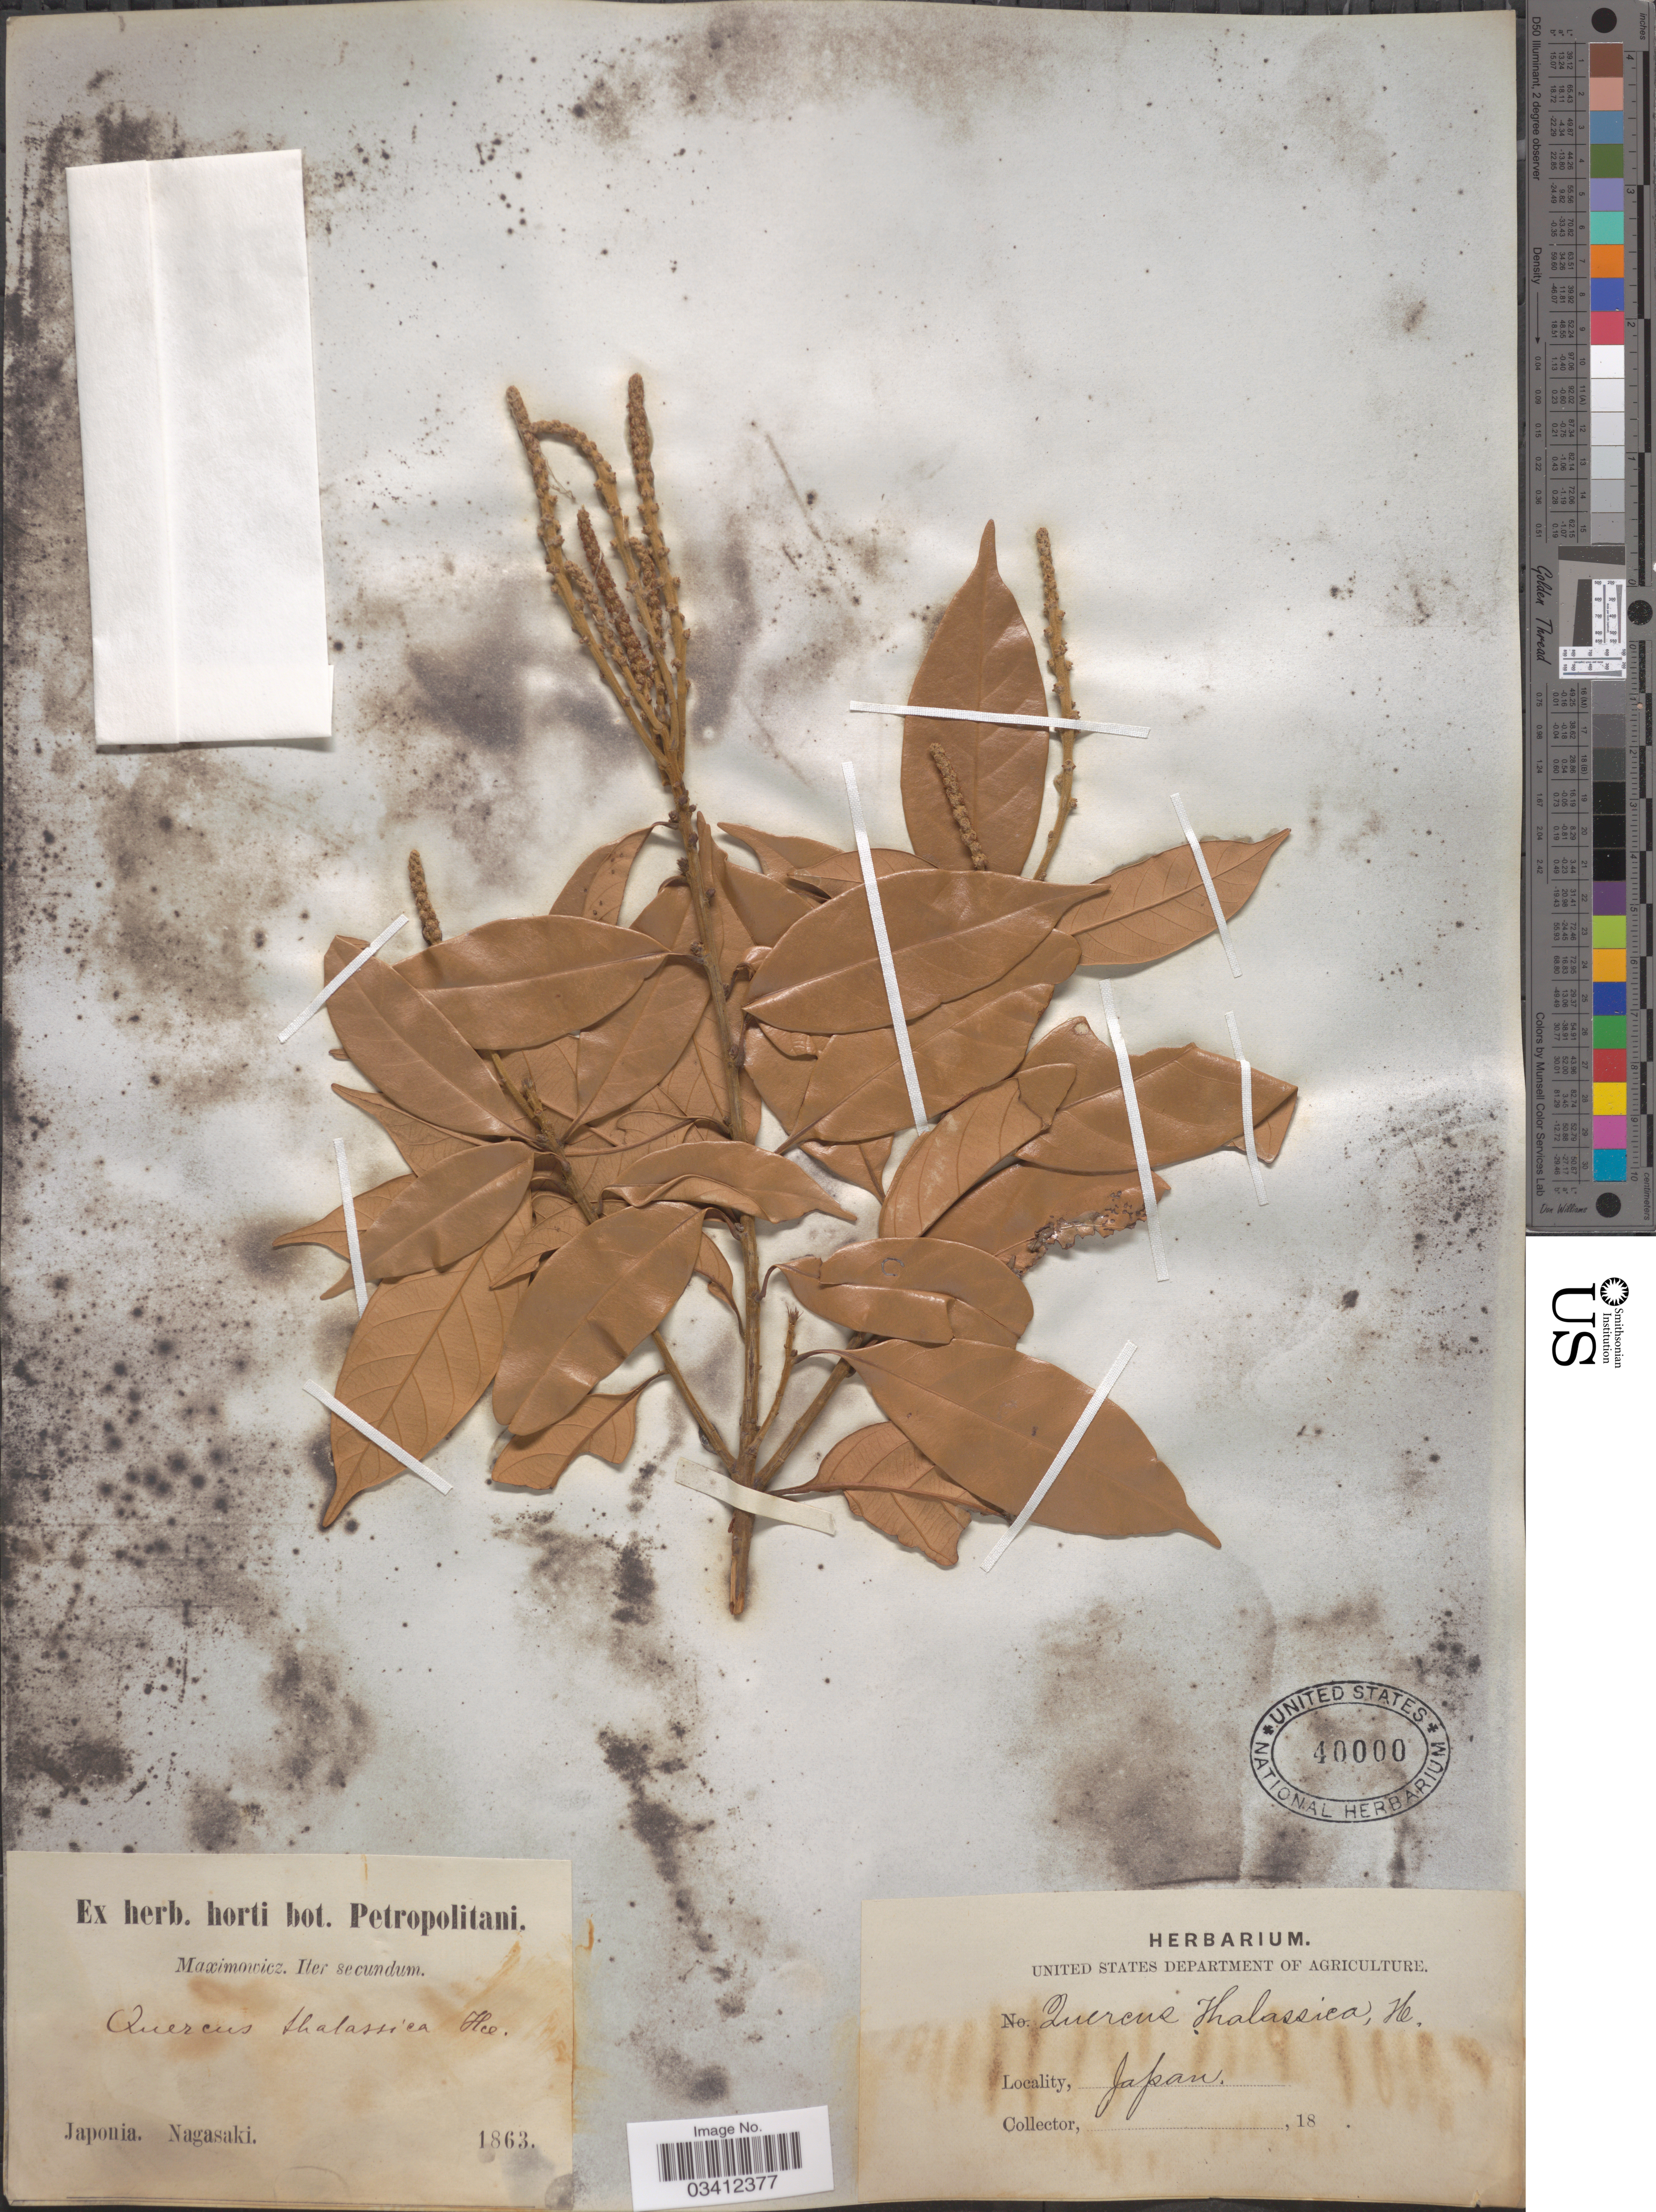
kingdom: Plantae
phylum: Tracheophyta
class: Magnoliopsida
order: Fagales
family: Fagaceae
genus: Quercus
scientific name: Quercus thalassica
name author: Hance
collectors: Maximowicz, --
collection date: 1863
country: Japan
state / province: Nagasaki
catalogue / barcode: US 40000